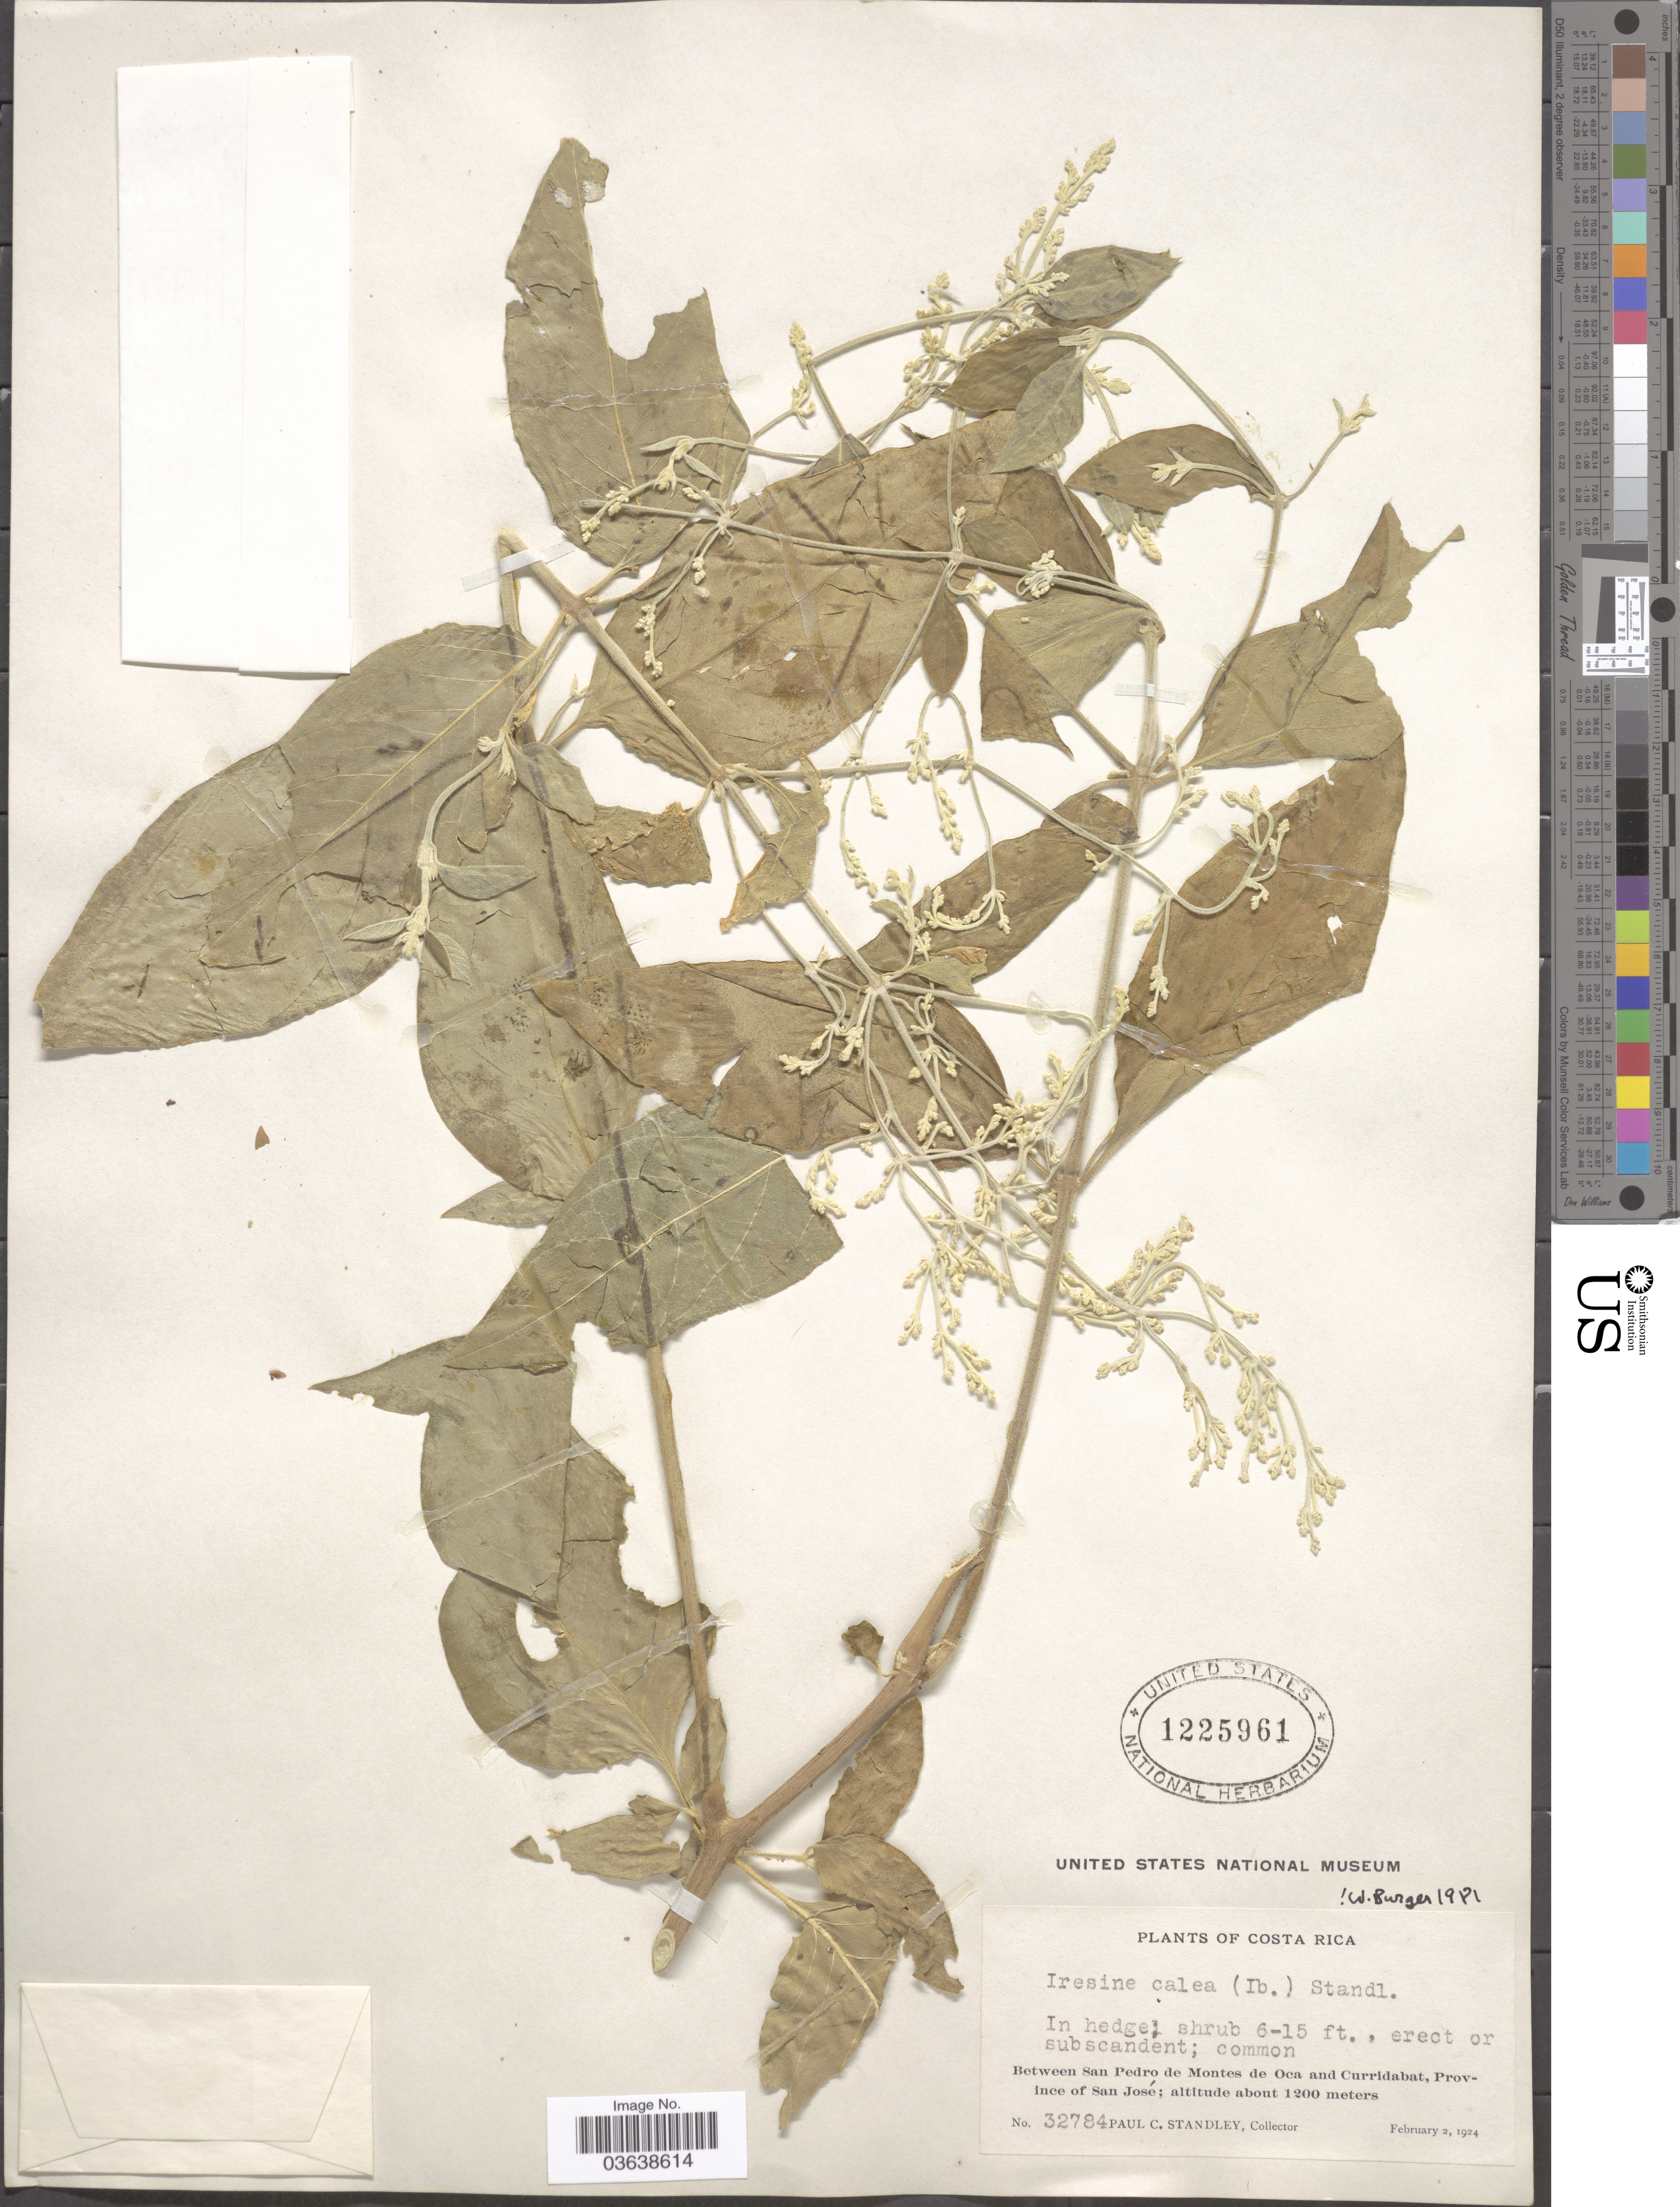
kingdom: Plantae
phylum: Tracheophyta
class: Magnoliopsida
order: Caryophyllales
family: Amaranthaceae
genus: Iresine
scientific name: Iresine calea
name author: (Ibáñez) Standl.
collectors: P. C. Standley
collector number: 32784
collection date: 1924-02-02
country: Costa Rica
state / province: San José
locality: Between San Pedro de Montes de Oca and Curridabat.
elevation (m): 1200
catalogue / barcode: US 1225961